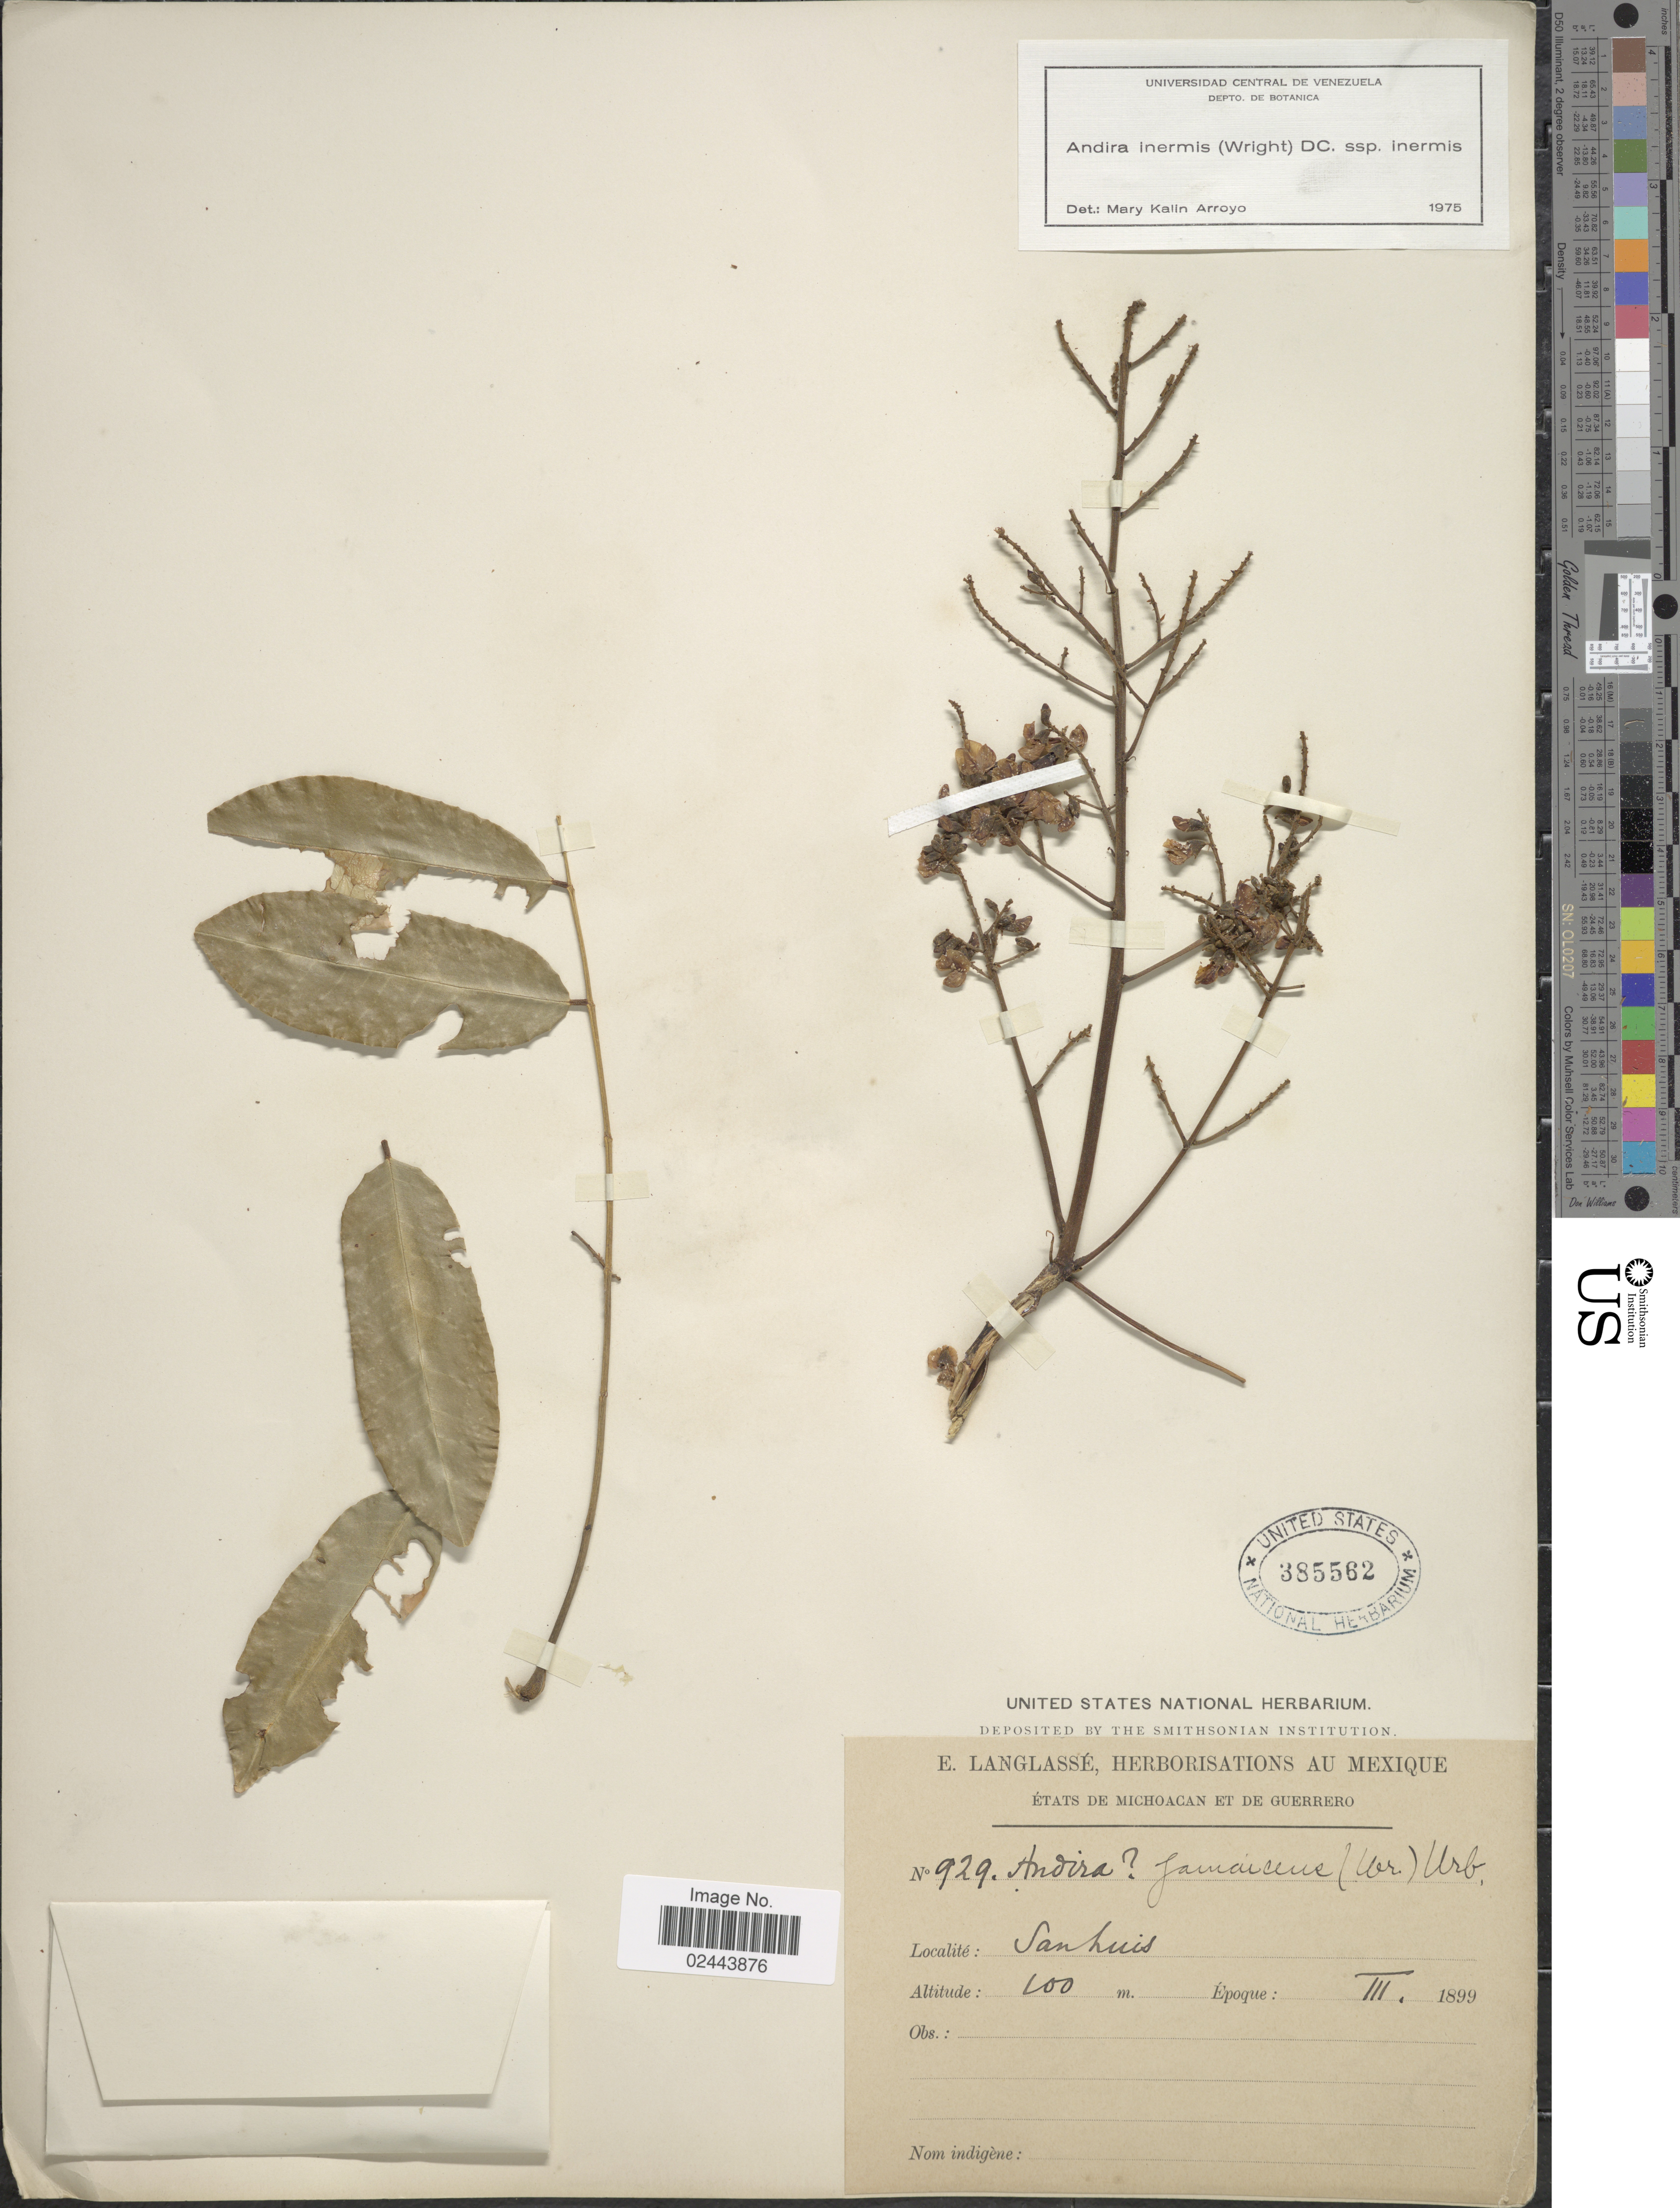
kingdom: Plantae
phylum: Tracheophyta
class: Magnoliopsida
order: Fabales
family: Fabaceae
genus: Andira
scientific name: Andira inermis subsp. inermis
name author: (W. Wright) Kunth ex DC.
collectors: E. Langlassé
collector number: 929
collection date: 1899-03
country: Mexico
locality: Etats de Michoacan et de Guerrero, San Luis.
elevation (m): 100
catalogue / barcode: US 385562